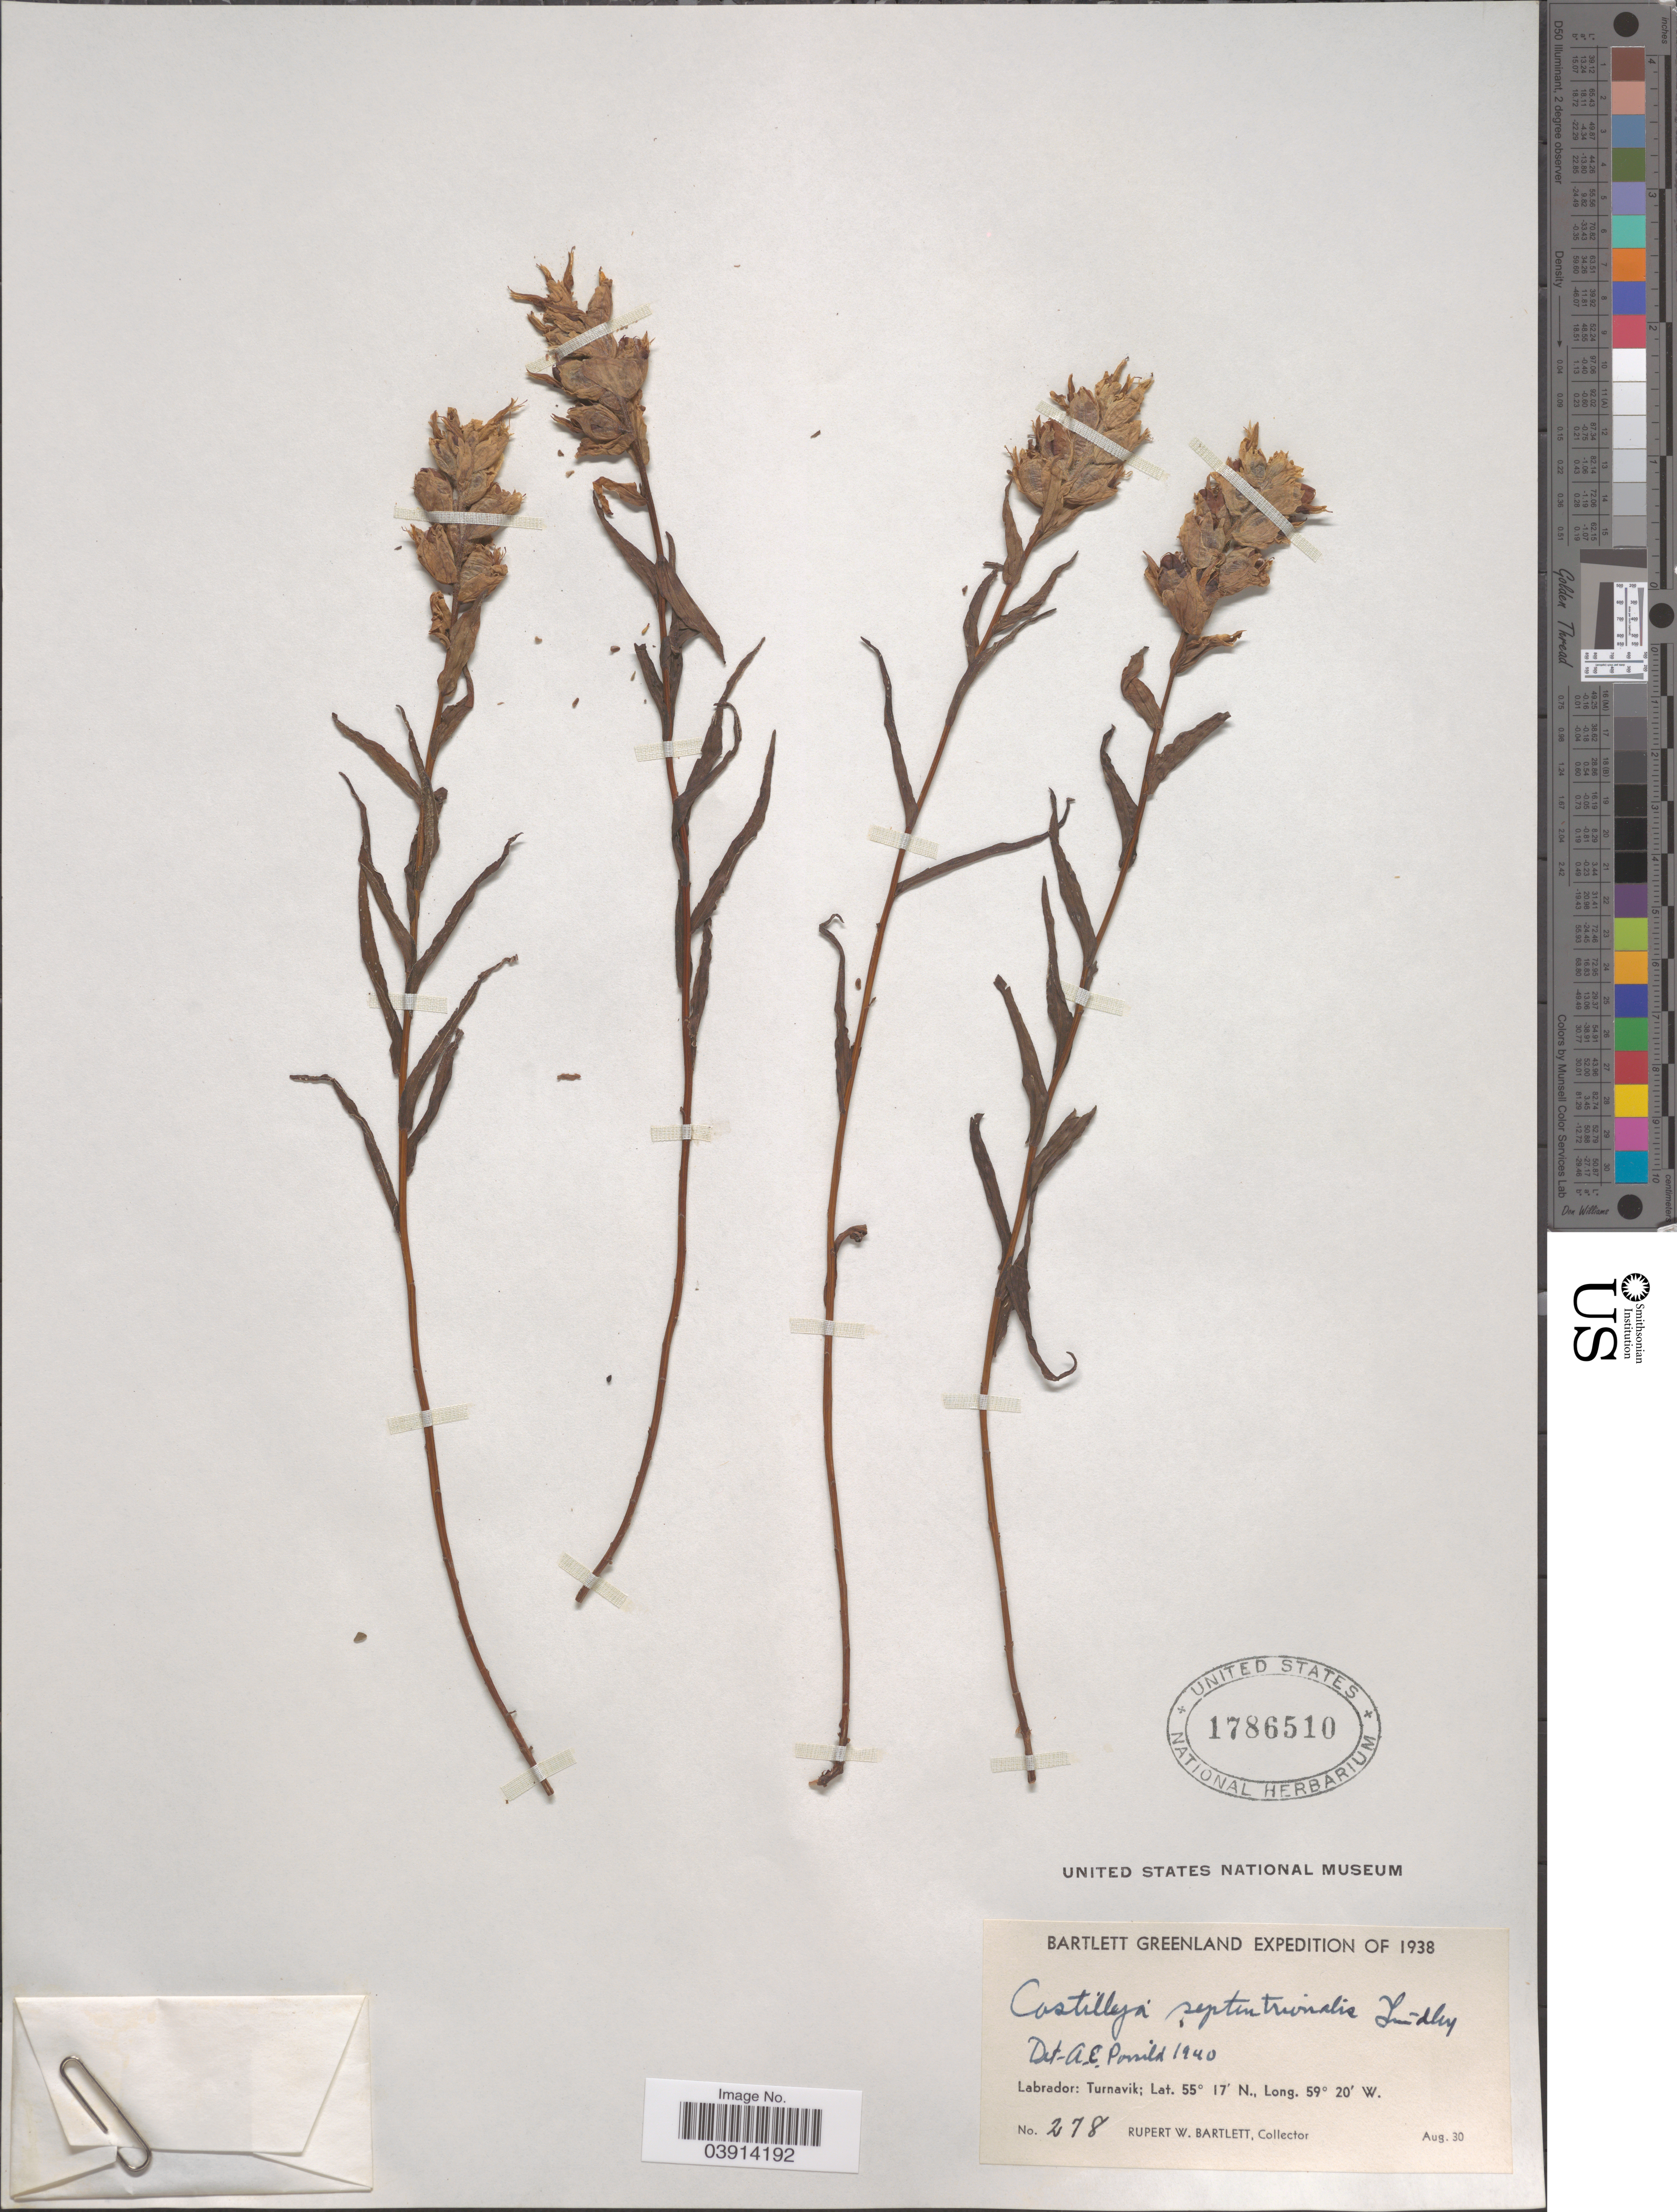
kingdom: Plantae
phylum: Tracheophyta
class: Magnoliopsida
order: Lamiales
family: Orobanchaceae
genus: Castilleja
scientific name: Castilleja septentrionalis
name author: Lindl.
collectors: R. W. Bartlett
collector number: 278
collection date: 1938-08-30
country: Canada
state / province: Newfoundland and Labrador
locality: Labrador: Turnavik.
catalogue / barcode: US 1786510